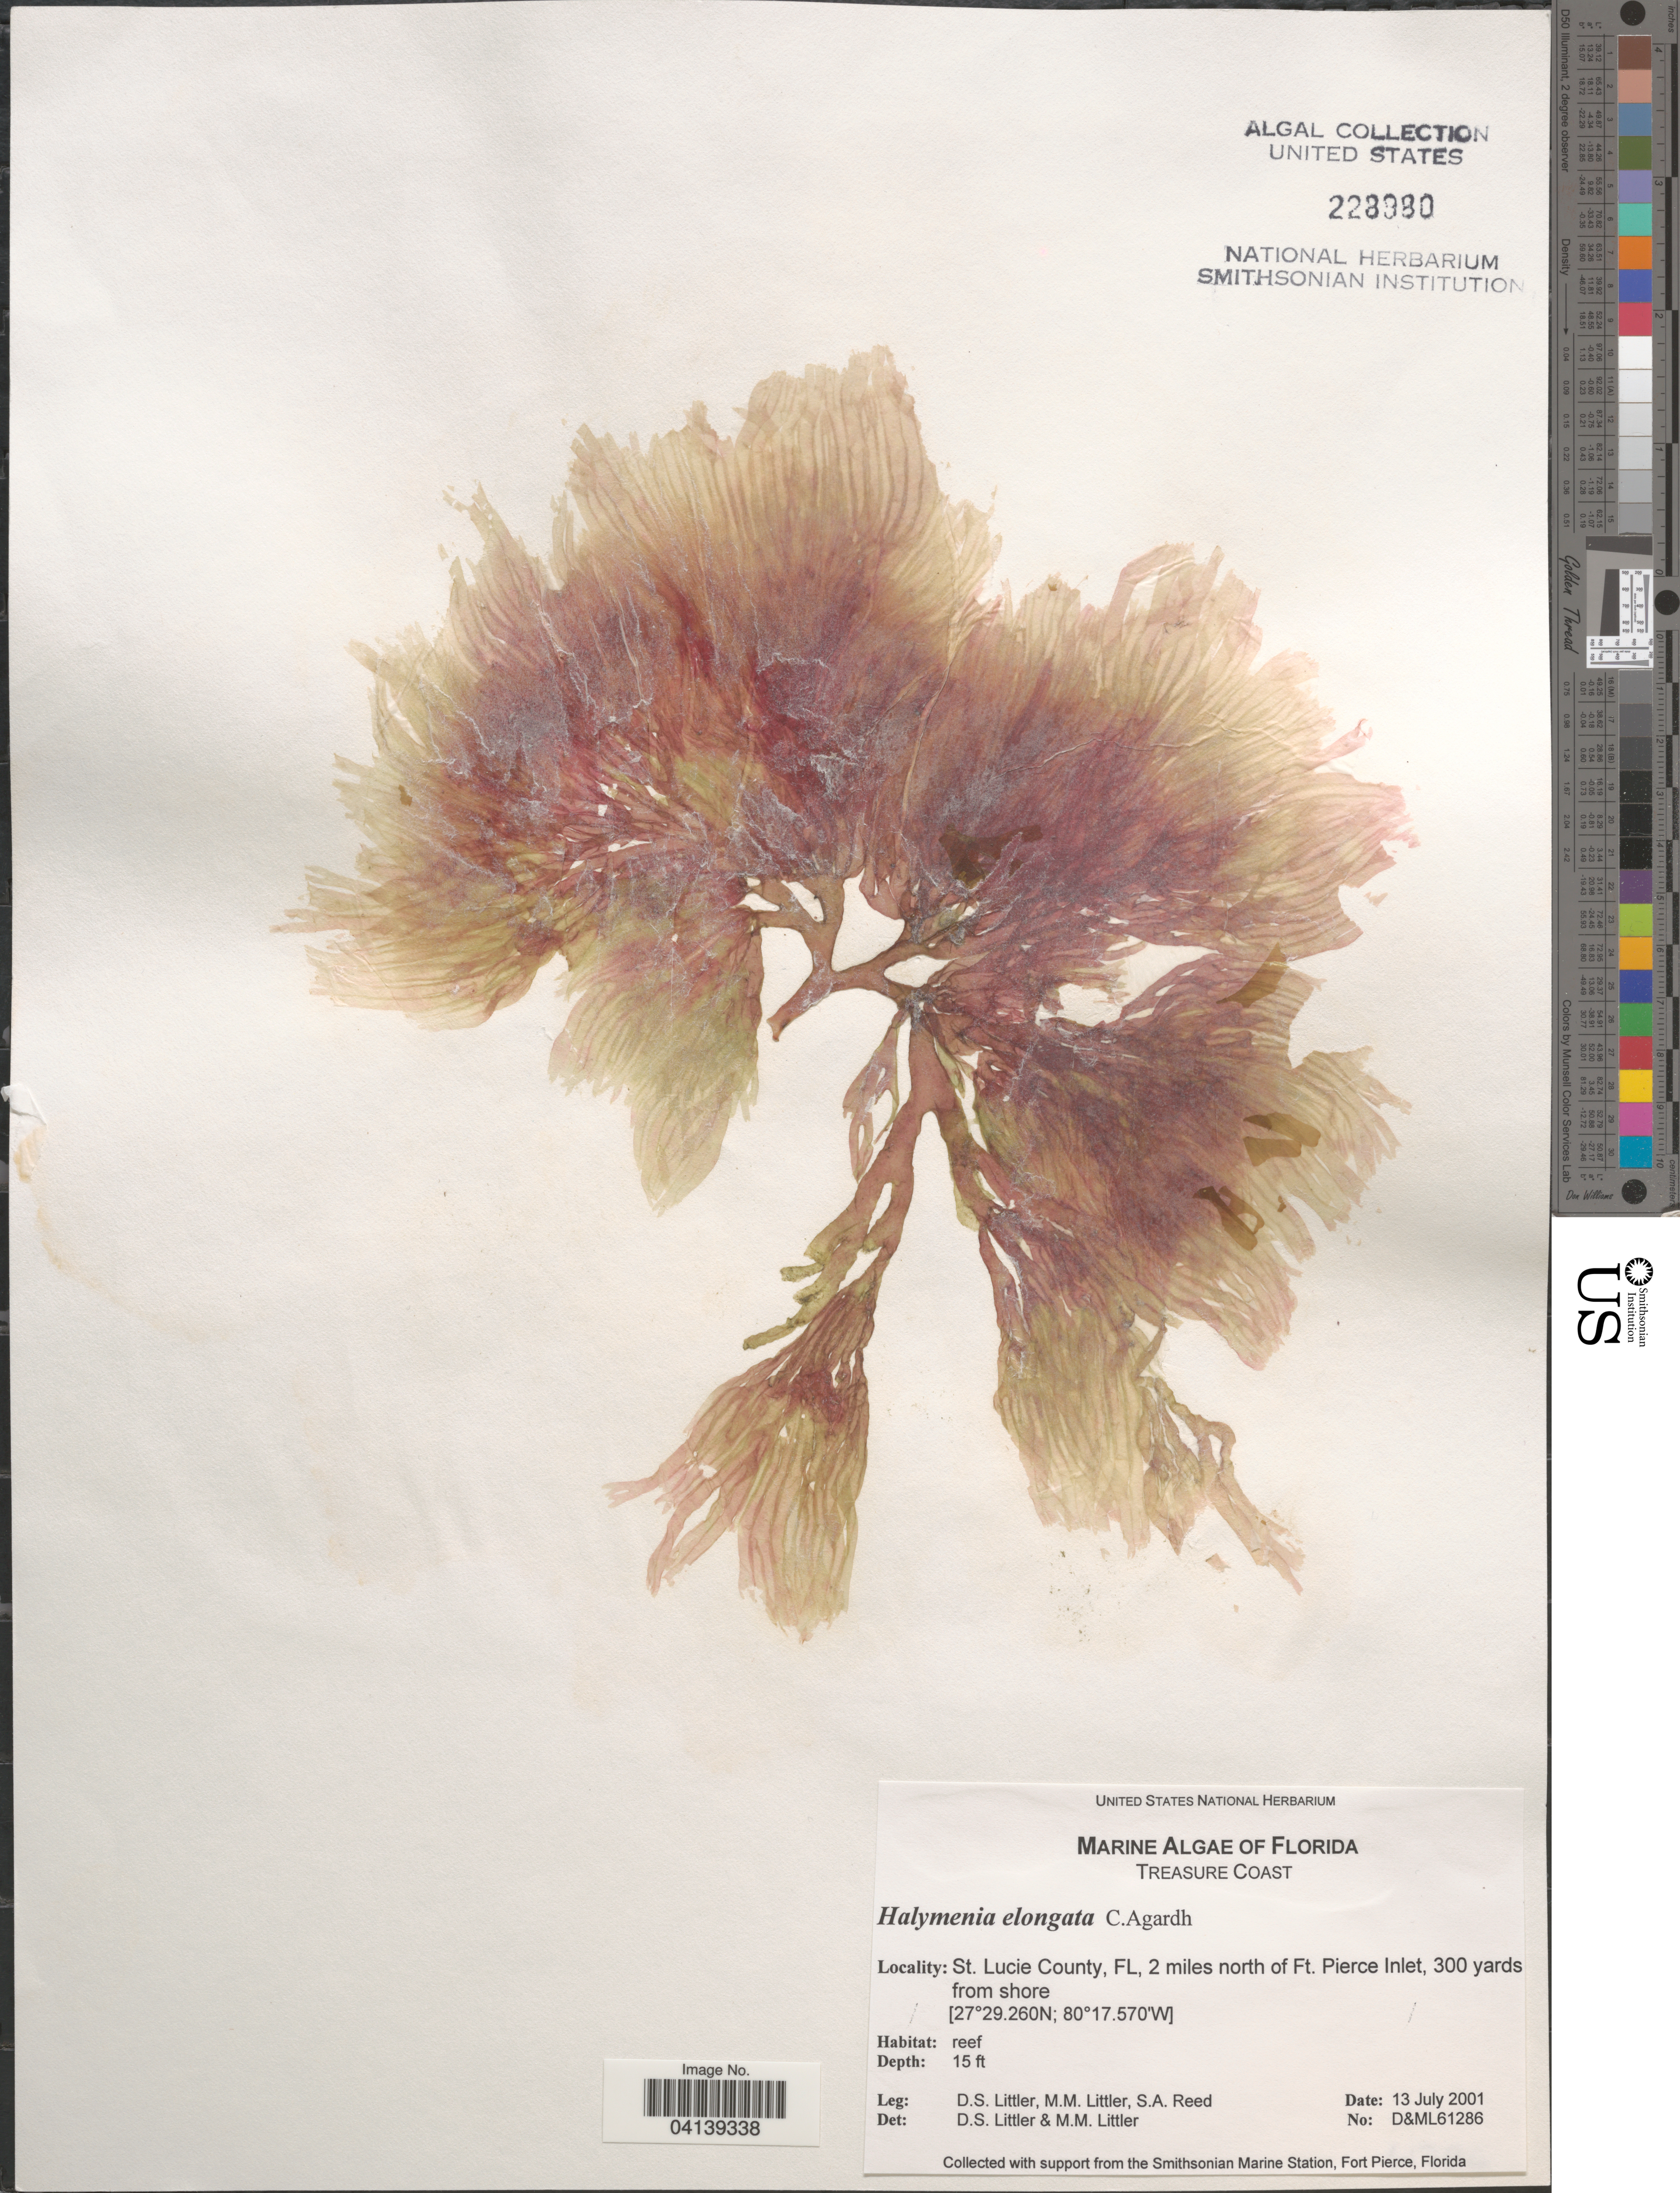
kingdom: Plantae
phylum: Rhodophyta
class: Florideophyceae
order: Halymeniales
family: Halymeniaceae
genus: Halymenia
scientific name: Halymenia elongata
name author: C. Agardh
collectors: D. S. Littler & S. Reed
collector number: D&ML61286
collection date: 2001-07-13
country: United States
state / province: Florida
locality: Treasure Coast. St. Lucie County, 2 miles north of Ft. Pierce Inlet, 300 yards from shore.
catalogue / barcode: US 228980